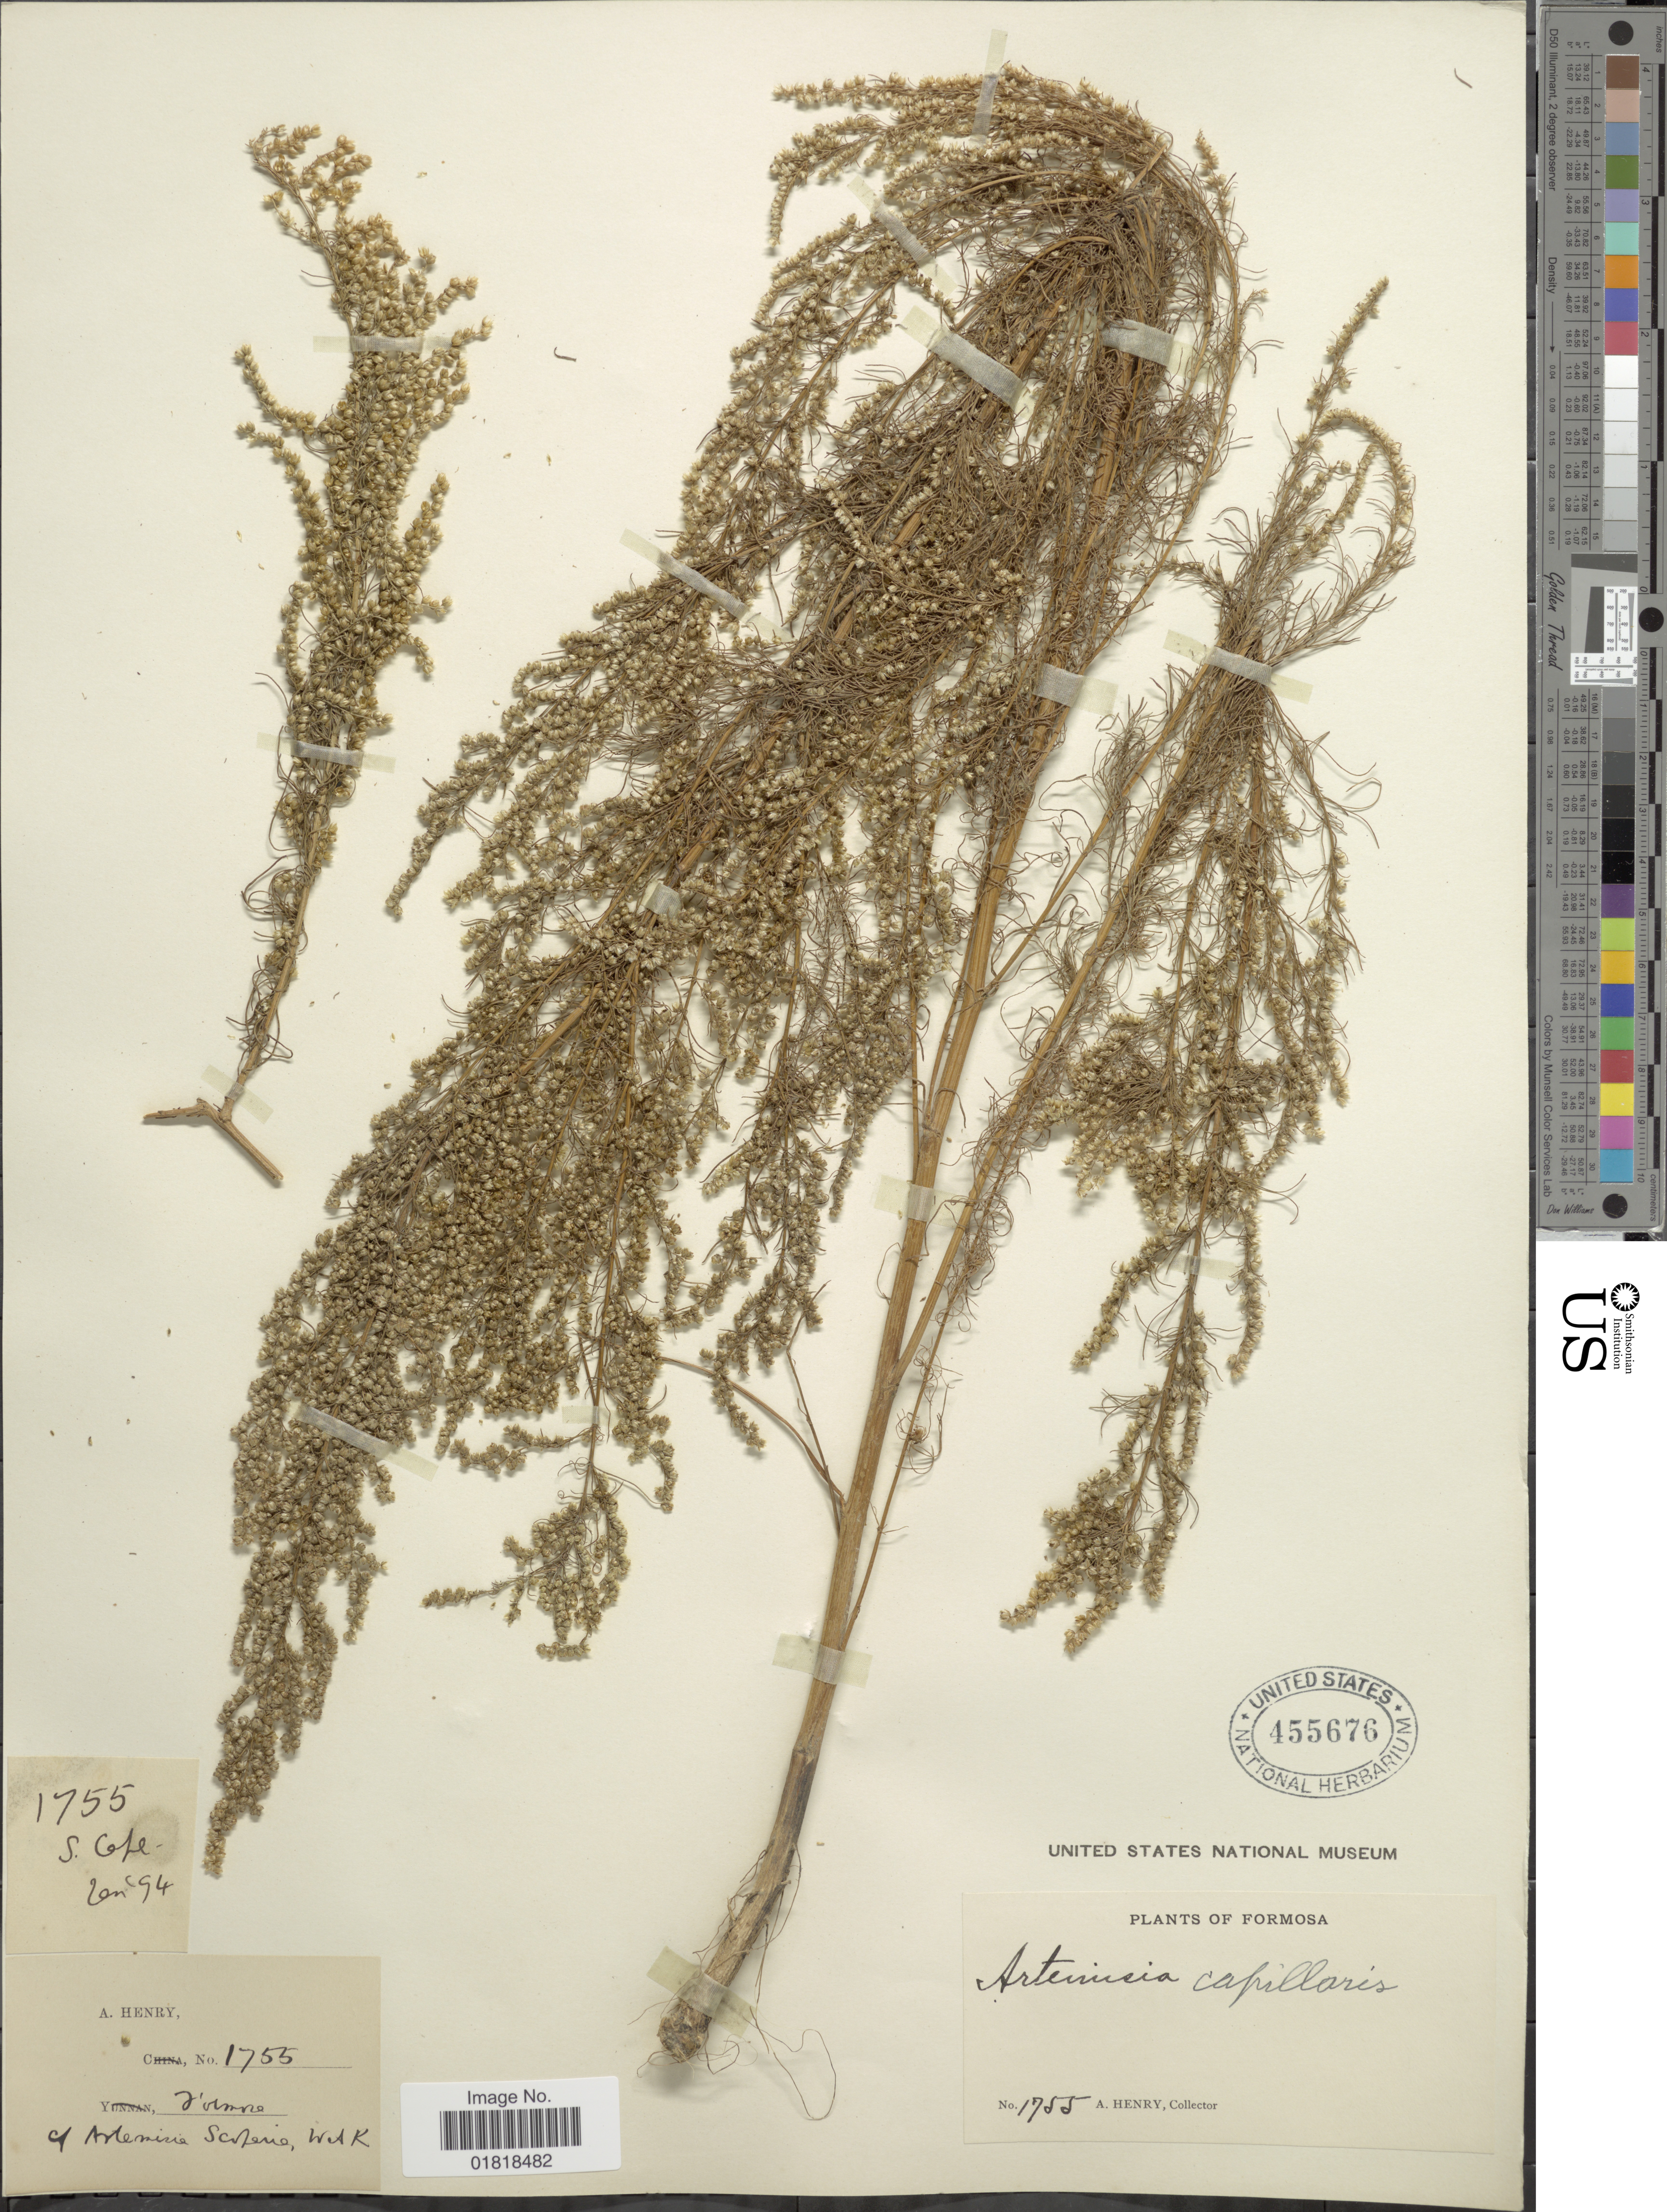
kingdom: Plantae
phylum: Tracheophyta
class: Magnoliopsida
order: Asterales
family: Asteraceae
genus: Artemisia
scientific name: Artemisia capillaris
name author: Thunb.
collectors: A. Henry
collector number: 1755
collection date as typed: Transcribed d/m/y: //94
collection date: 1894-01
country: Taiwan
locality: Formosa, S. Cape.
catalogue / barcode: US 455676